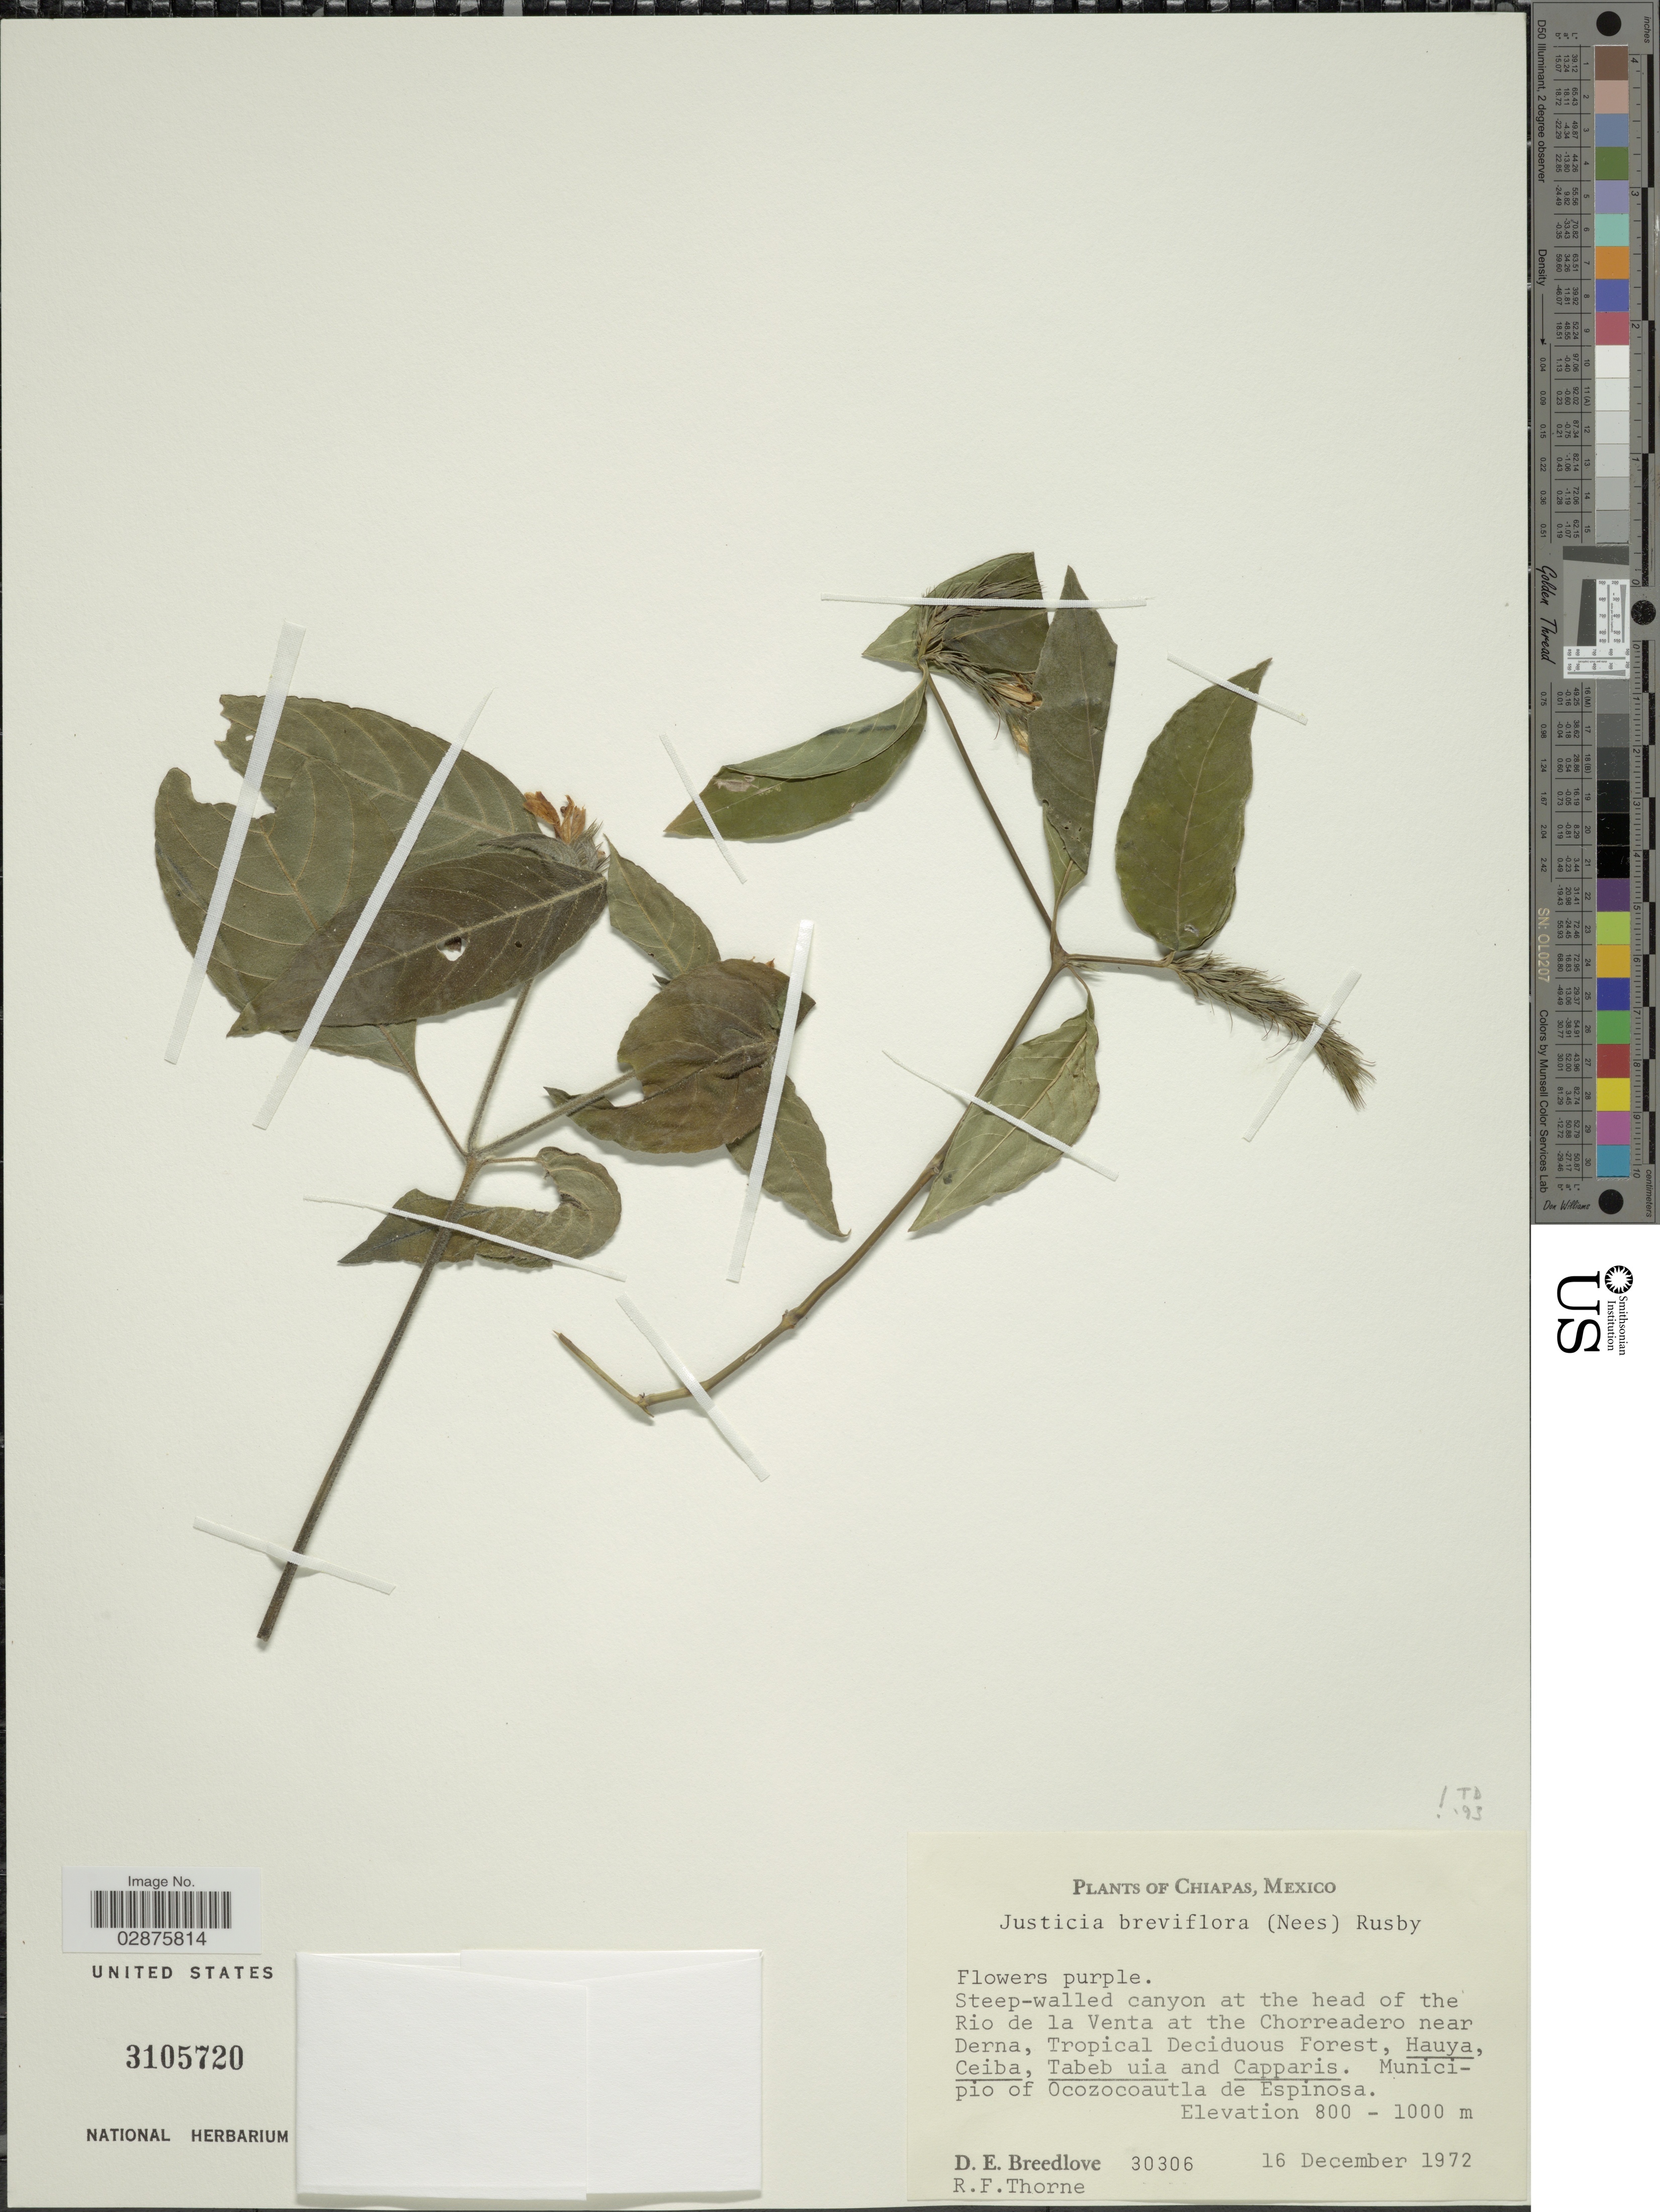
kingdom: Plantae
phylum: Tracheophyta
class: Magnoliopsida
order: Lamiales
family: Acanthaceae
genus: Justicia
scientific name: Justicia breviflora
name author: (Nees) Rusby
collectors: D. E. Breedlove & R. Thorne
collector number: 30306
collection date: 1972-12-16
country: Mexico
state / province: Chiapas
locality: Municipio of Ocozocoautla de Espinosa.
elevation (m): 800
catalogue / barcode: US 3105720